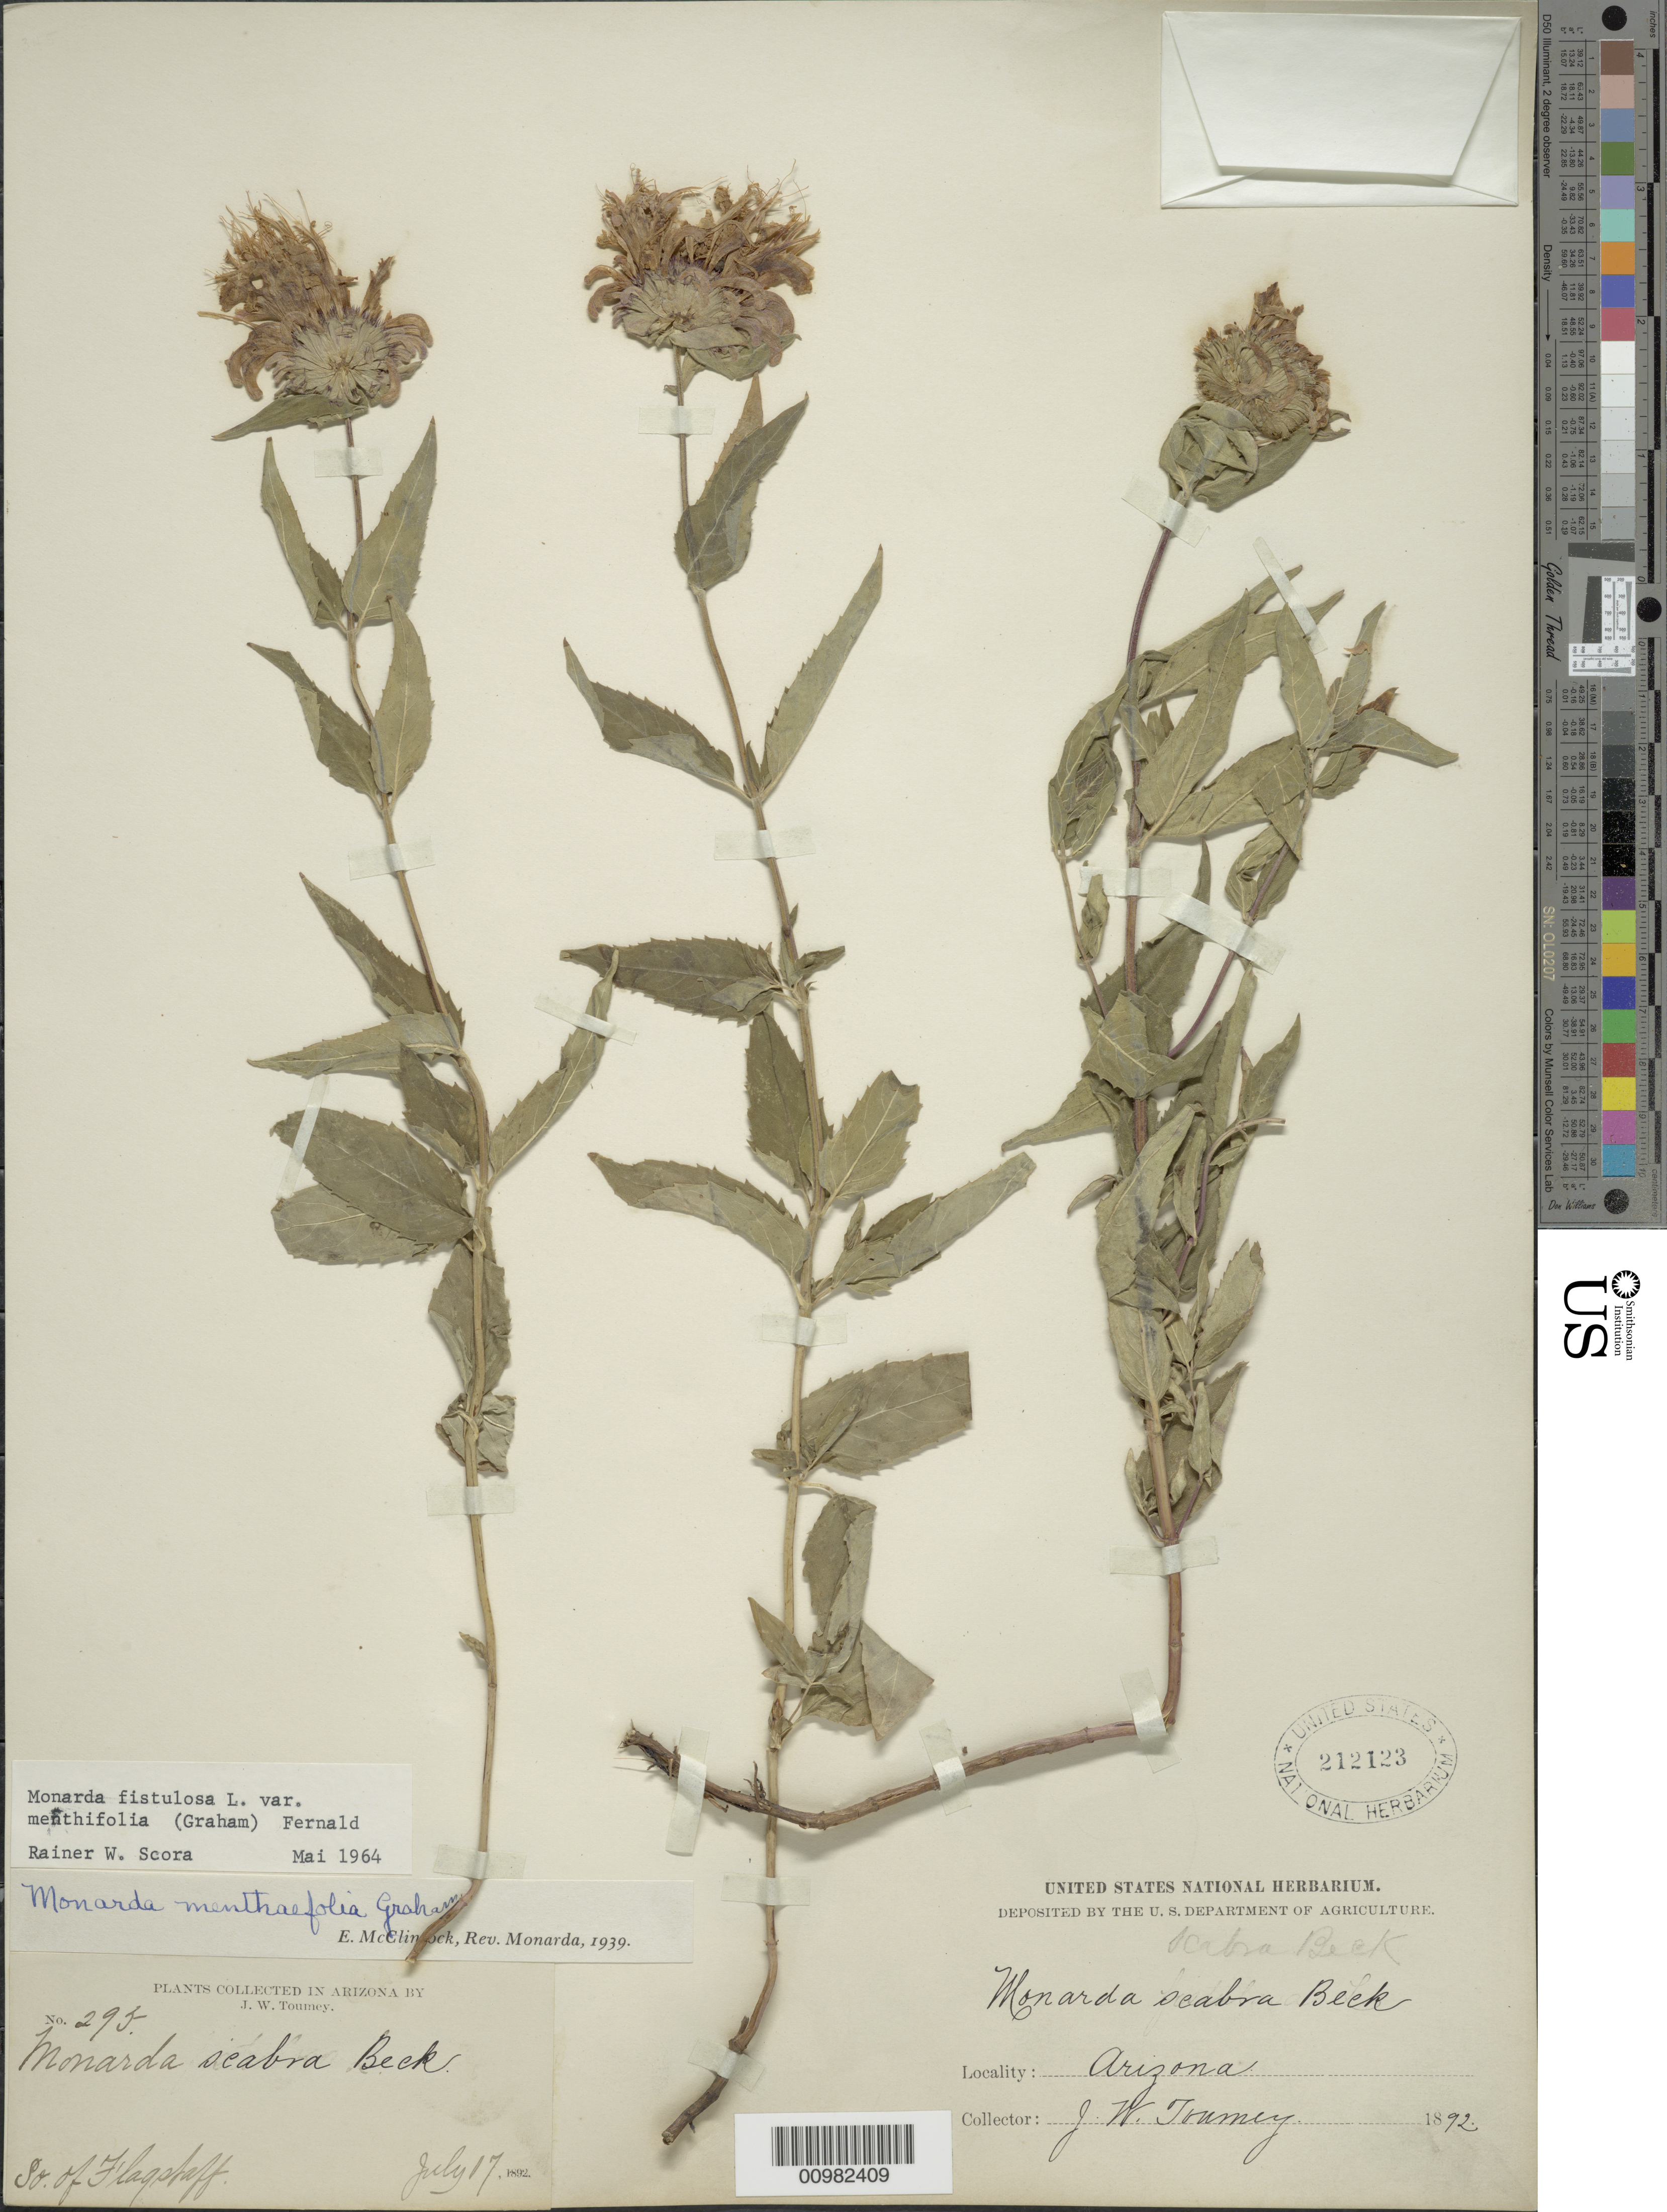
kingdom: Plantae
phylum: Tracheophyta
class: Magnoliopsida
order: Lamiales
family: Lamiaceae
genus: Monarda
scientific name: Monarda fistulosa var. menthifolia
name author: (Graham) Fernald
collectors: J. W. Toumey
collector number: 295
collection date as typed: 17 Jul 1892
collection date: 1892-07-17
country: United States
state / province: Arizona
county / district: Coconino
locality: S. of Flagstaff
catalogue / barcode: US 212123